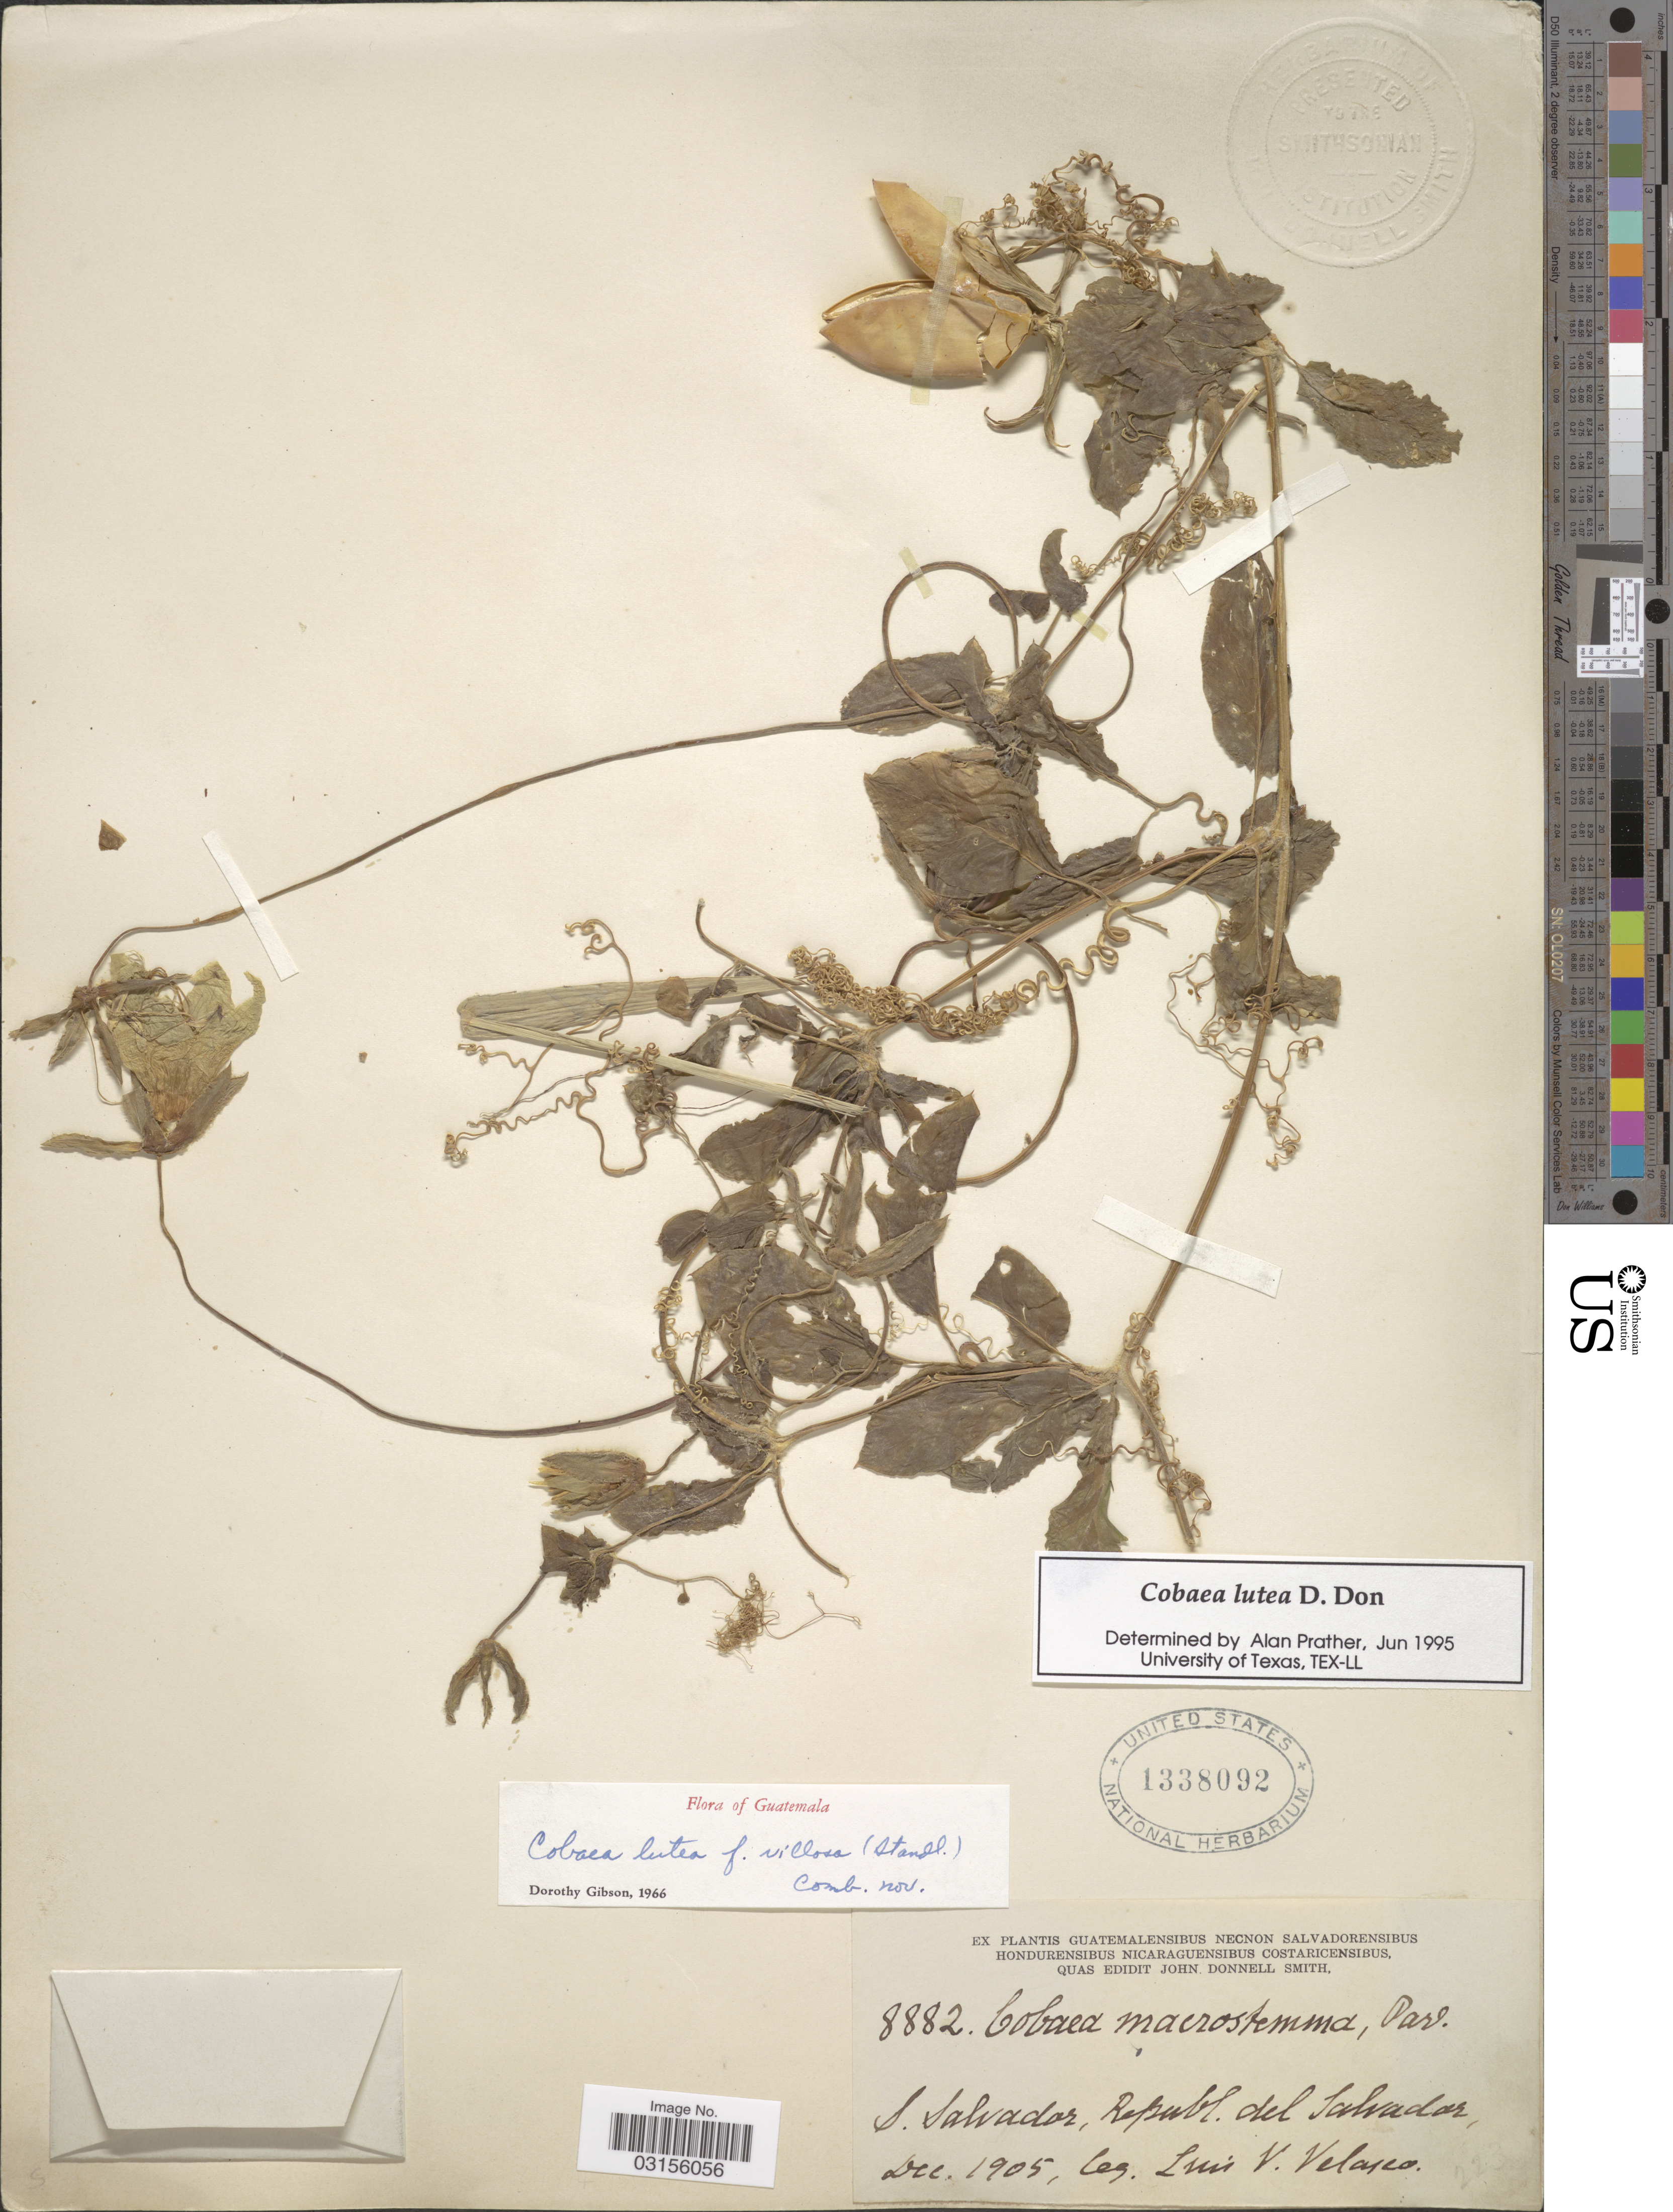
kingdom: Plantae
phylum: Tracheophyta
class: Magnoliopsida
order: Ericales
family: Polemoniaceae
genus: Cobaea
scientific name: Cobaea lutea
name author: D. Don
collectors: L. Velasco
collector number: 8882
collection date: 1905-12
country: El Salvador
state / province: San Salvador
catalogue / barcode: US 1338092